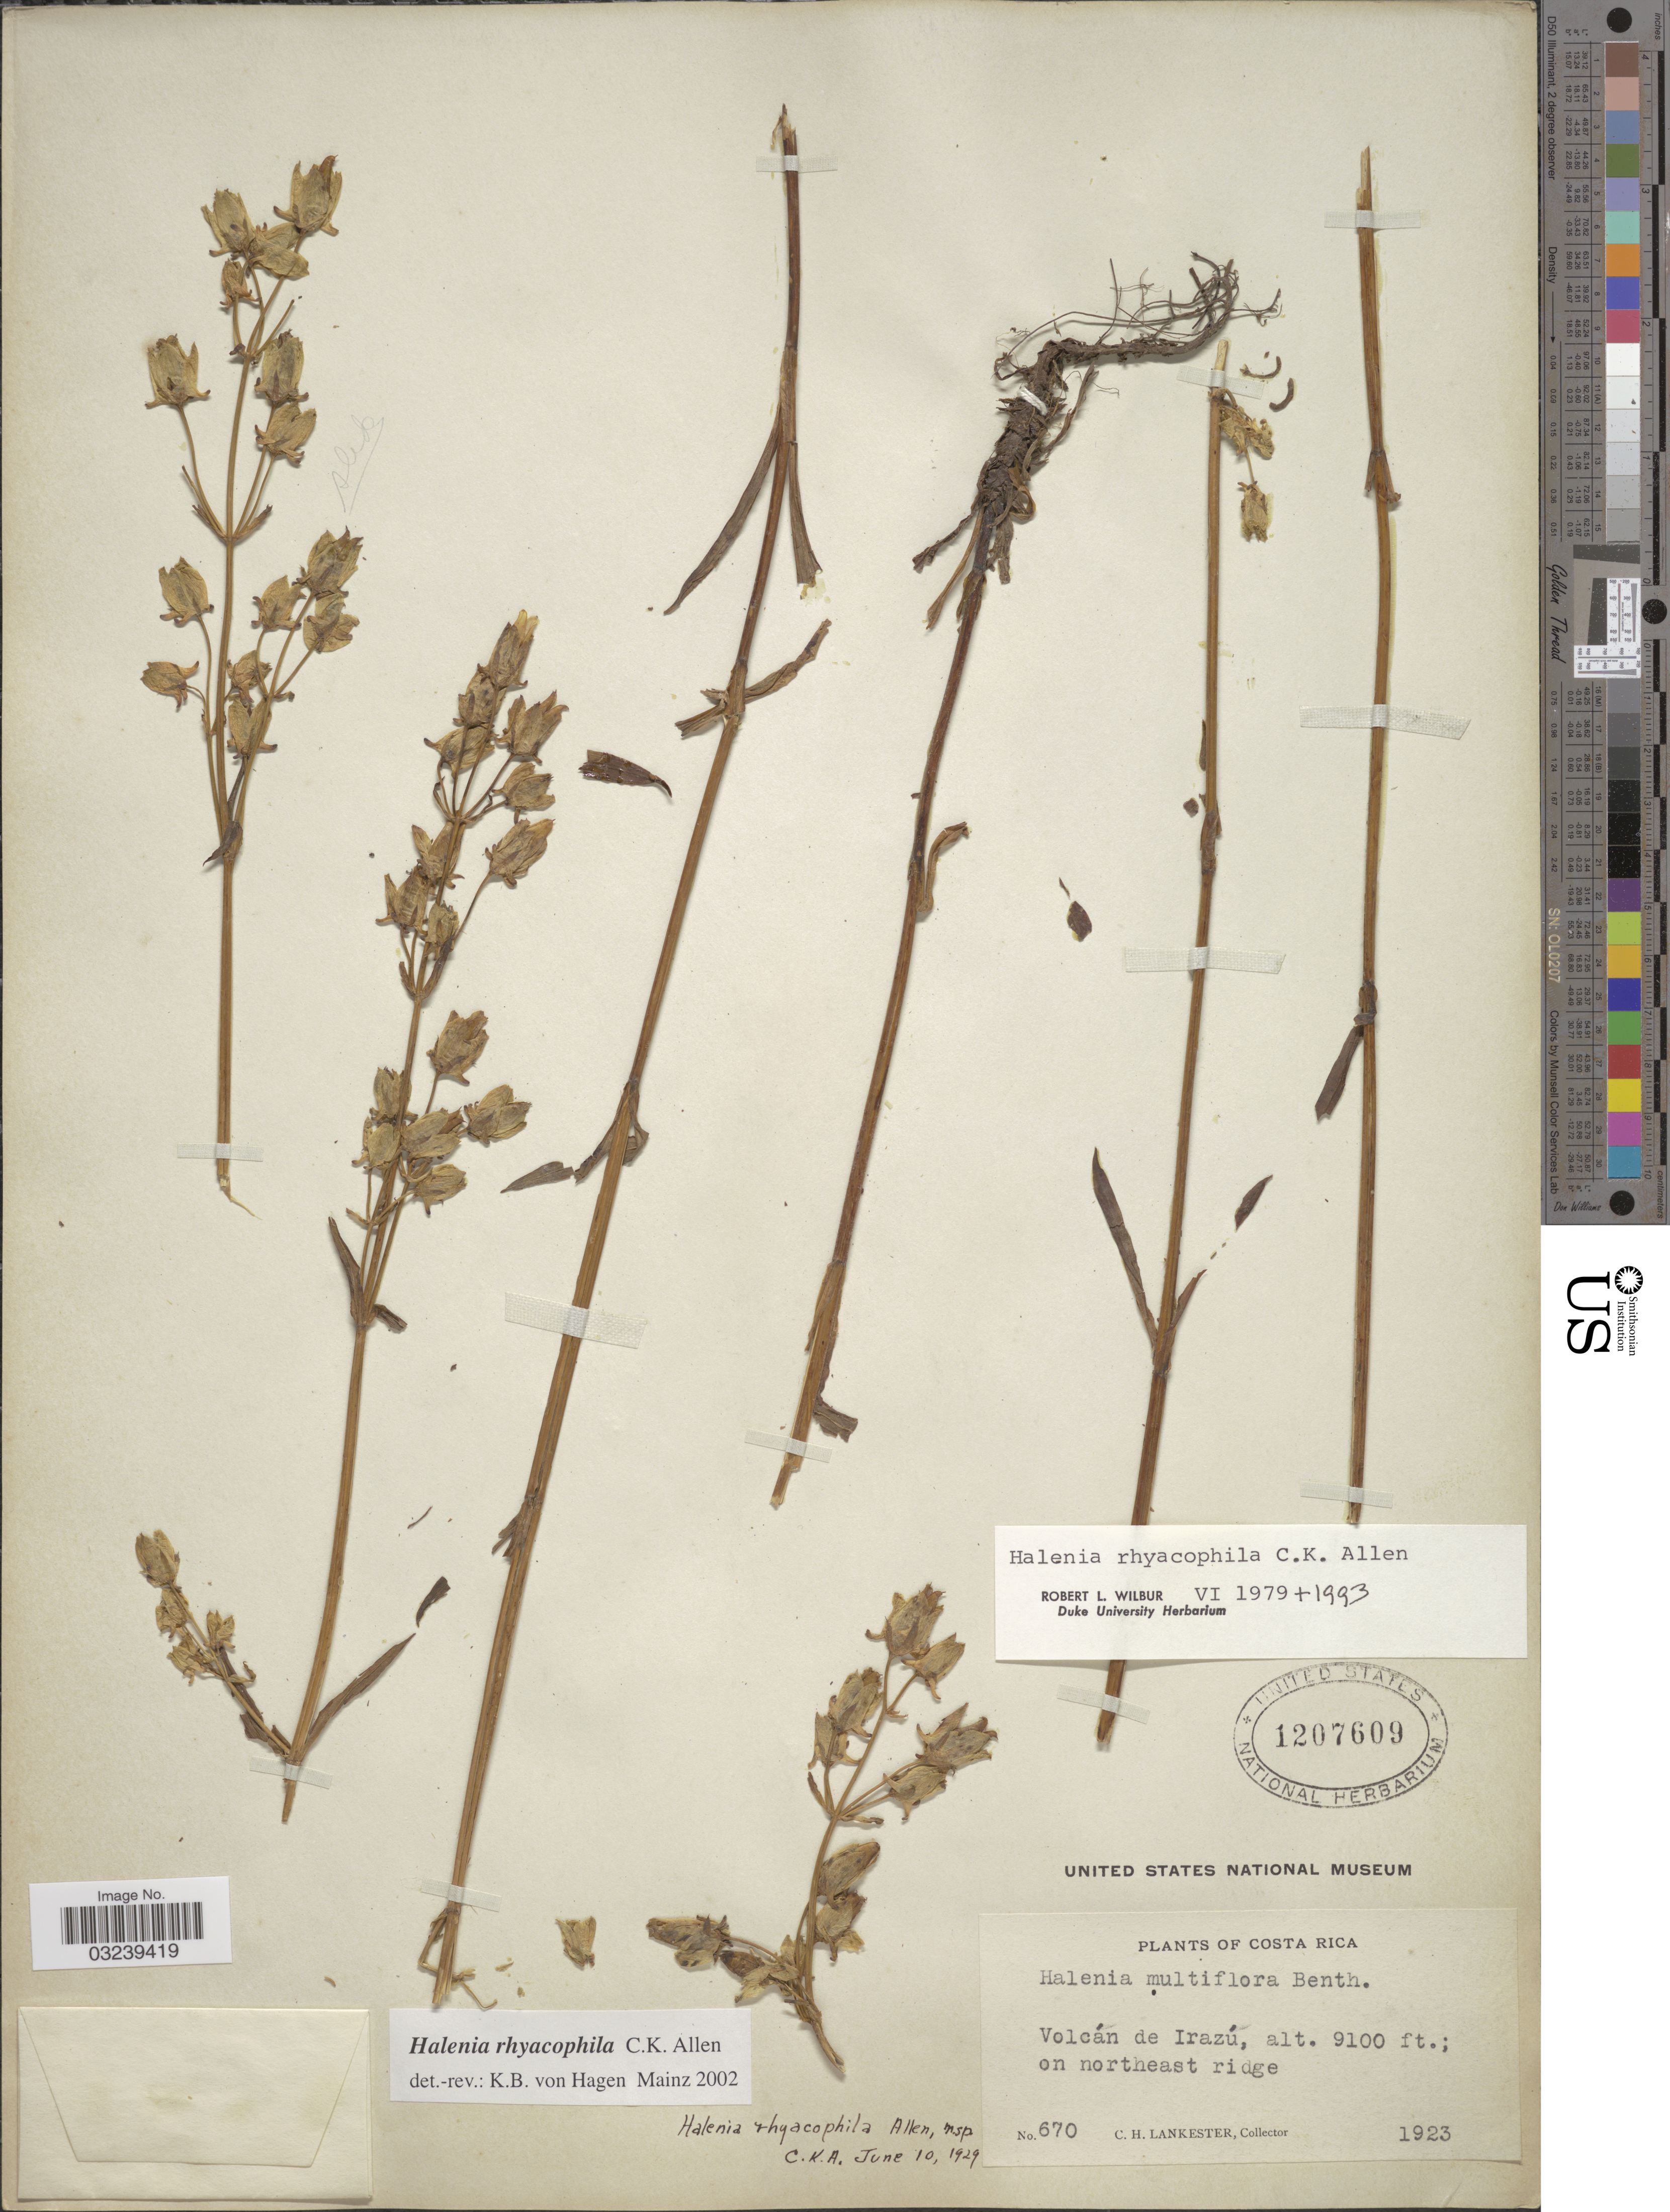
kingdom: Plantae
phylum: Tracheophyta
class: Magnoliopsida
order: Gentianales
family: Gentianaceae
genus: Halenia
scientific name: Halenia rhyacophila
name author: C.K. Allen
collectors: C. H. Lankester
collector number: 670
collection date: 1923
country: Costa Rica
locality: Volcán de Irazú.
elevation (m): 2774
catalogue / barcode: US 1207609